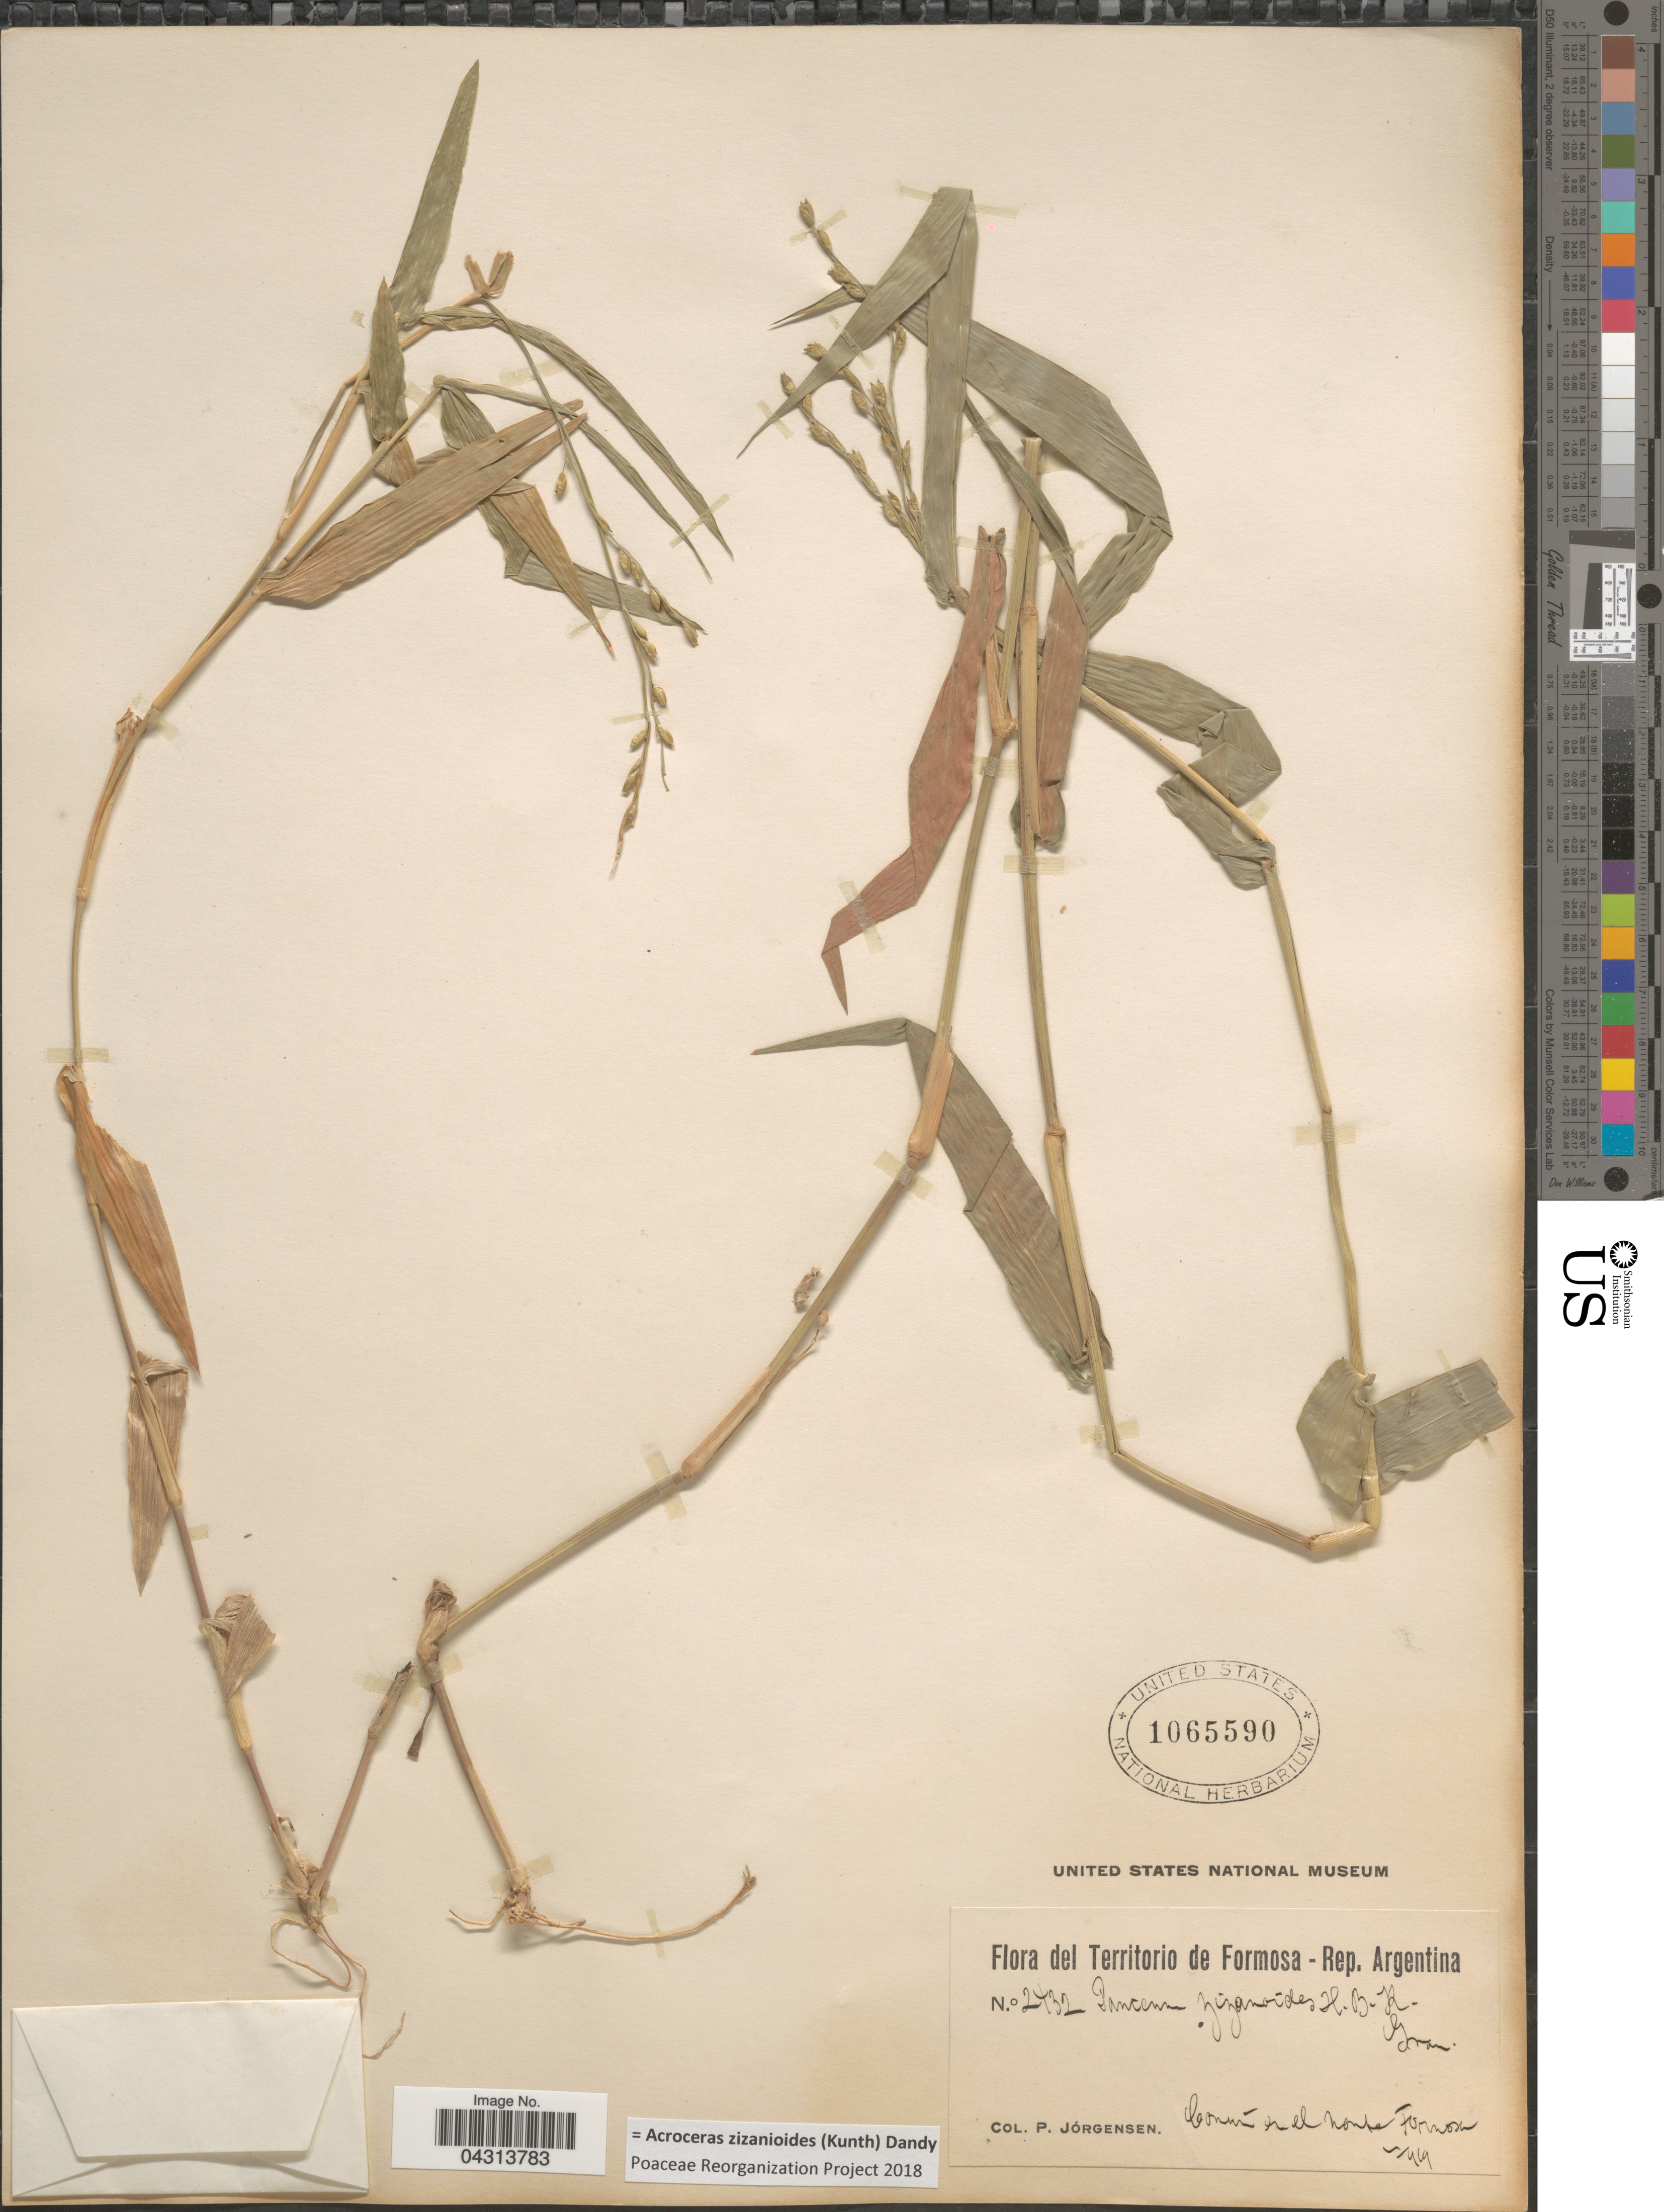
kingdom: Plantae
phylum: Tracheophyta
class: Liliopsida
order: Poales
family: Poaceae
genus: Acroceras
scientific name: Acroceras zizanioides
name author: (Kunth) Dandy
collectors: P. Jörgensen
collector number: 2432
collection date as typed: Transcribed d/m/y: 5/4/19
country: Argentina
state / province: Formosa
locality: Común en el monte Formosa.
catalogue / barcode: US 1065590